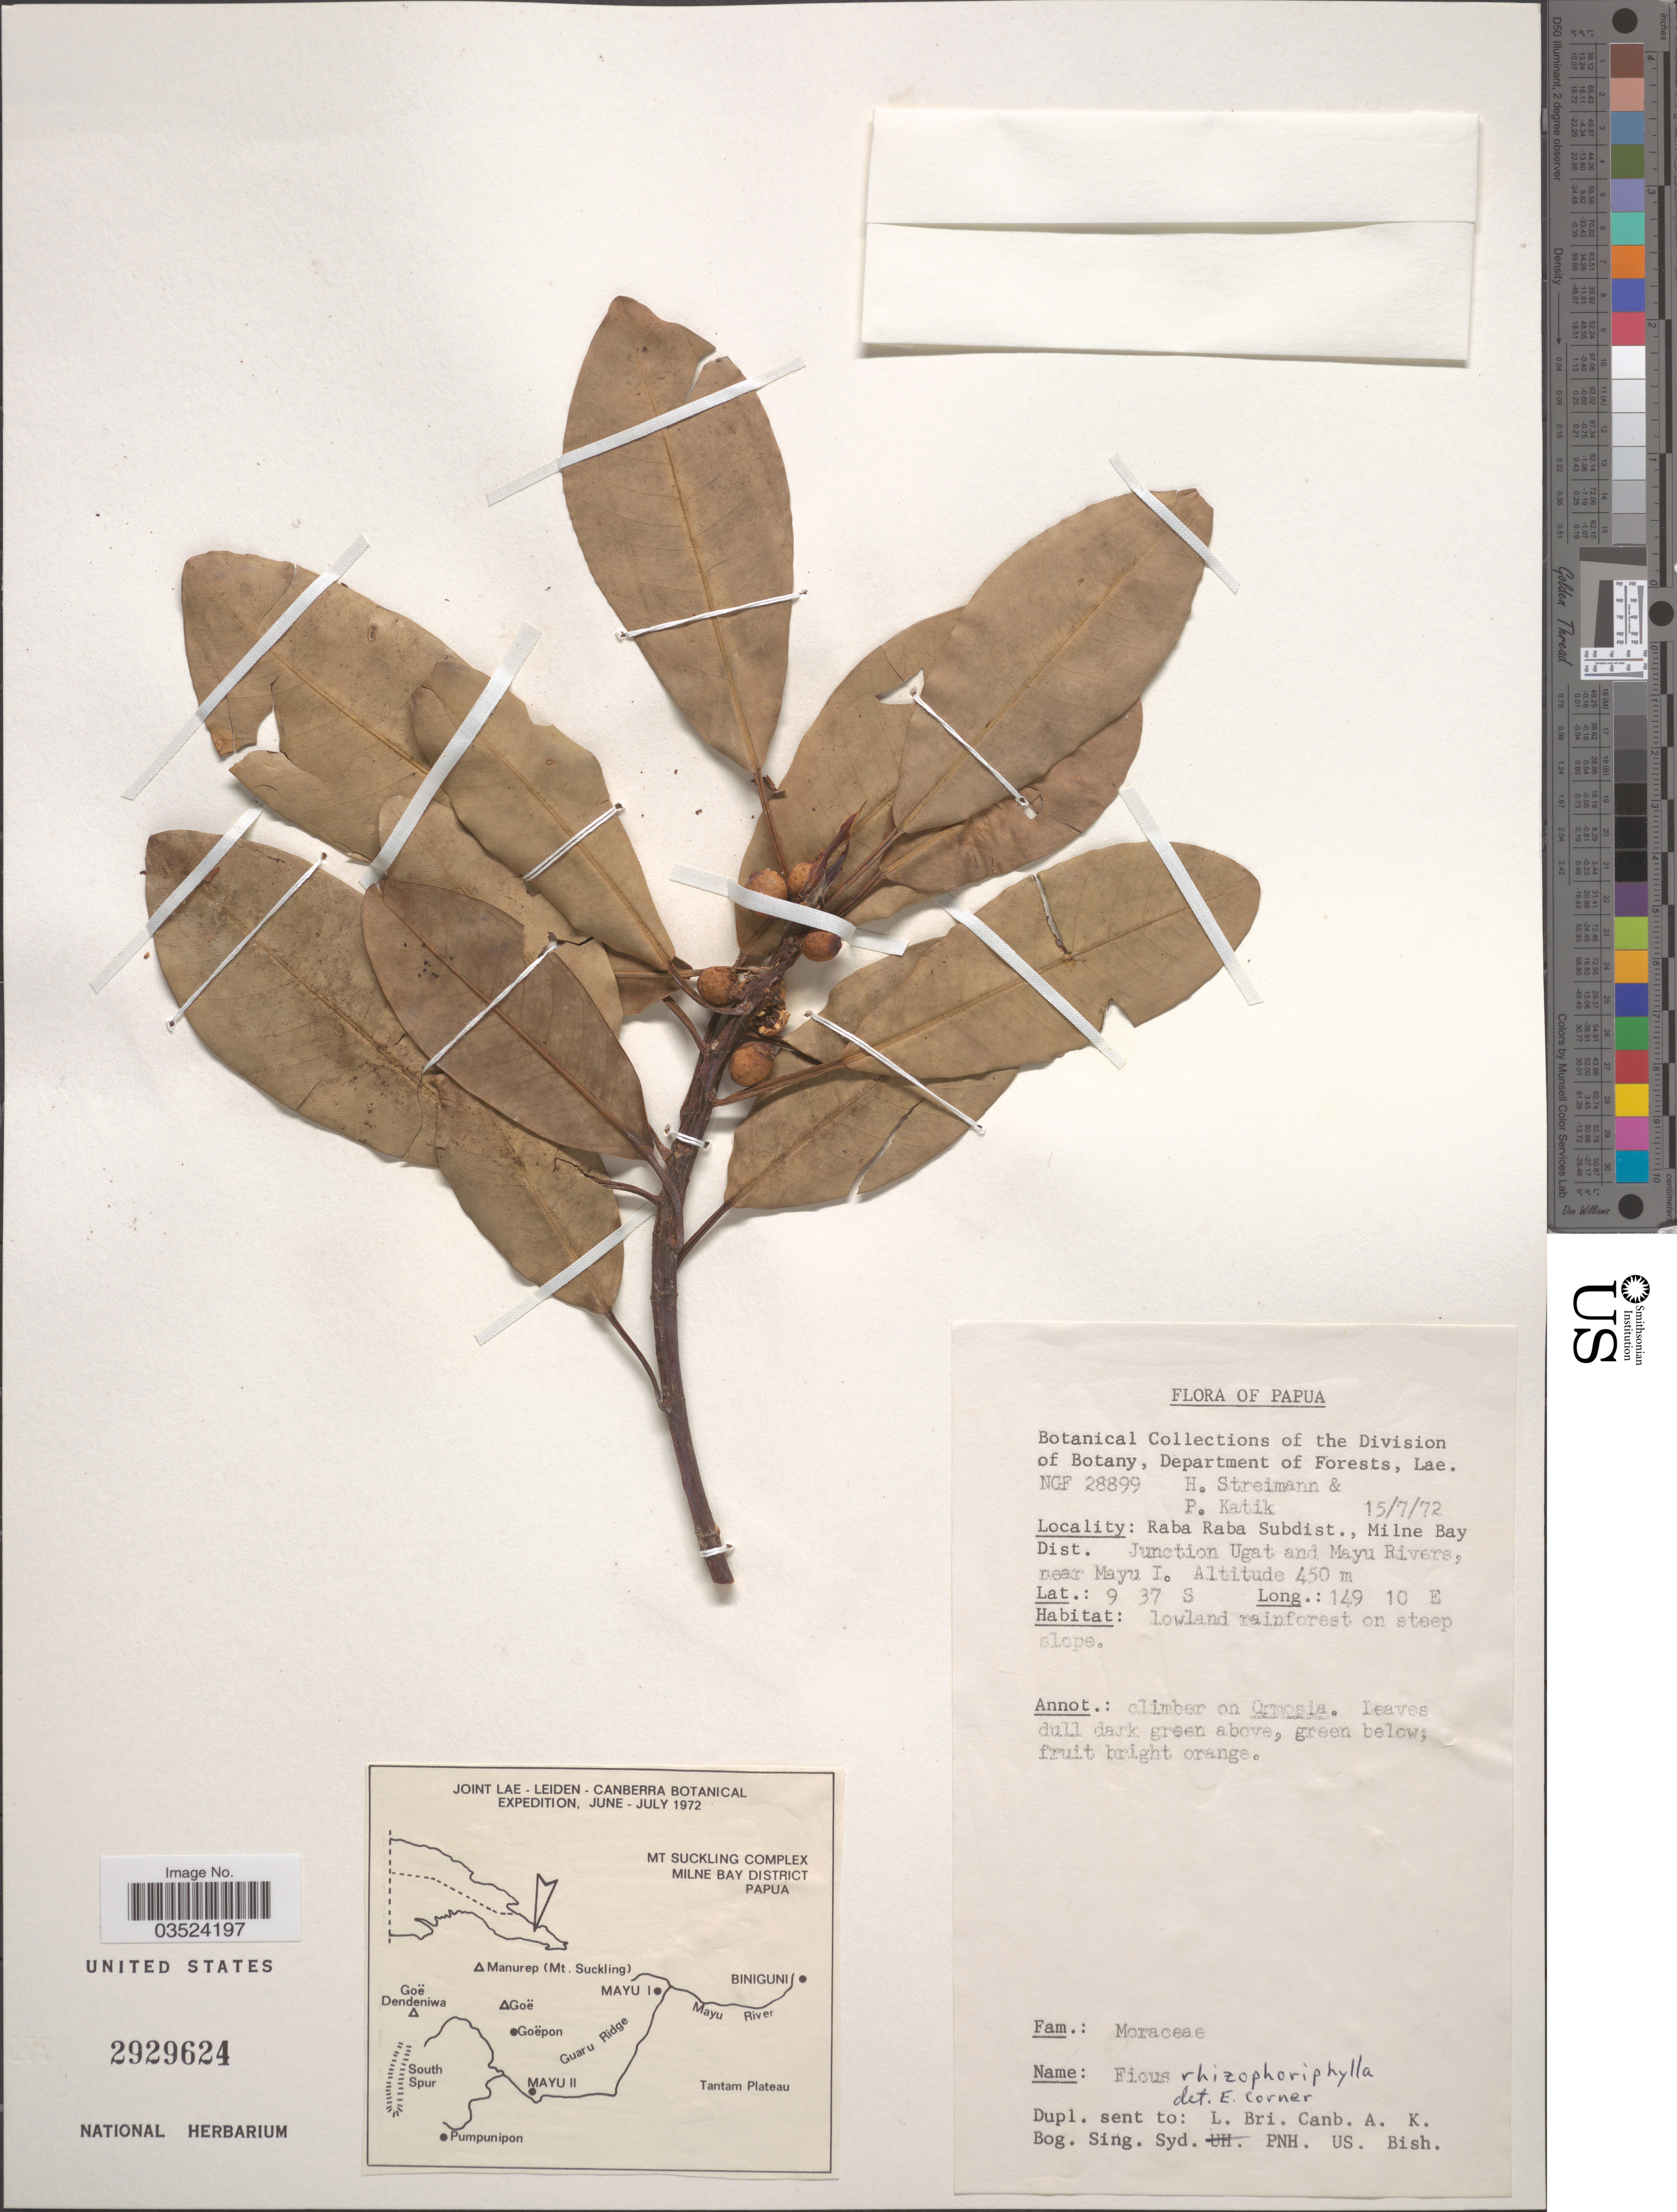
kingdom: Plantae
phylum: Tracheophyta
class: Magnoliopsida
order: Rosales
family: Moraceae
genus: Ficus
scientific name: Ficus rhizophoriphylla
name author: King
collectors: H. Streimann & P. Katik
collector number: NGF 28899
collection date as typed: Transcribed d/m/y: 15/7/72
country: Papua New Guinea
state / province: Milne Bay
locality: Papua. Rab Raba Subdist., Milne Bay Dist. Junction Ugat and Mayu Rivers, near Mayu I.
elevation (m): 450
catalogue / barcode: US 2929624